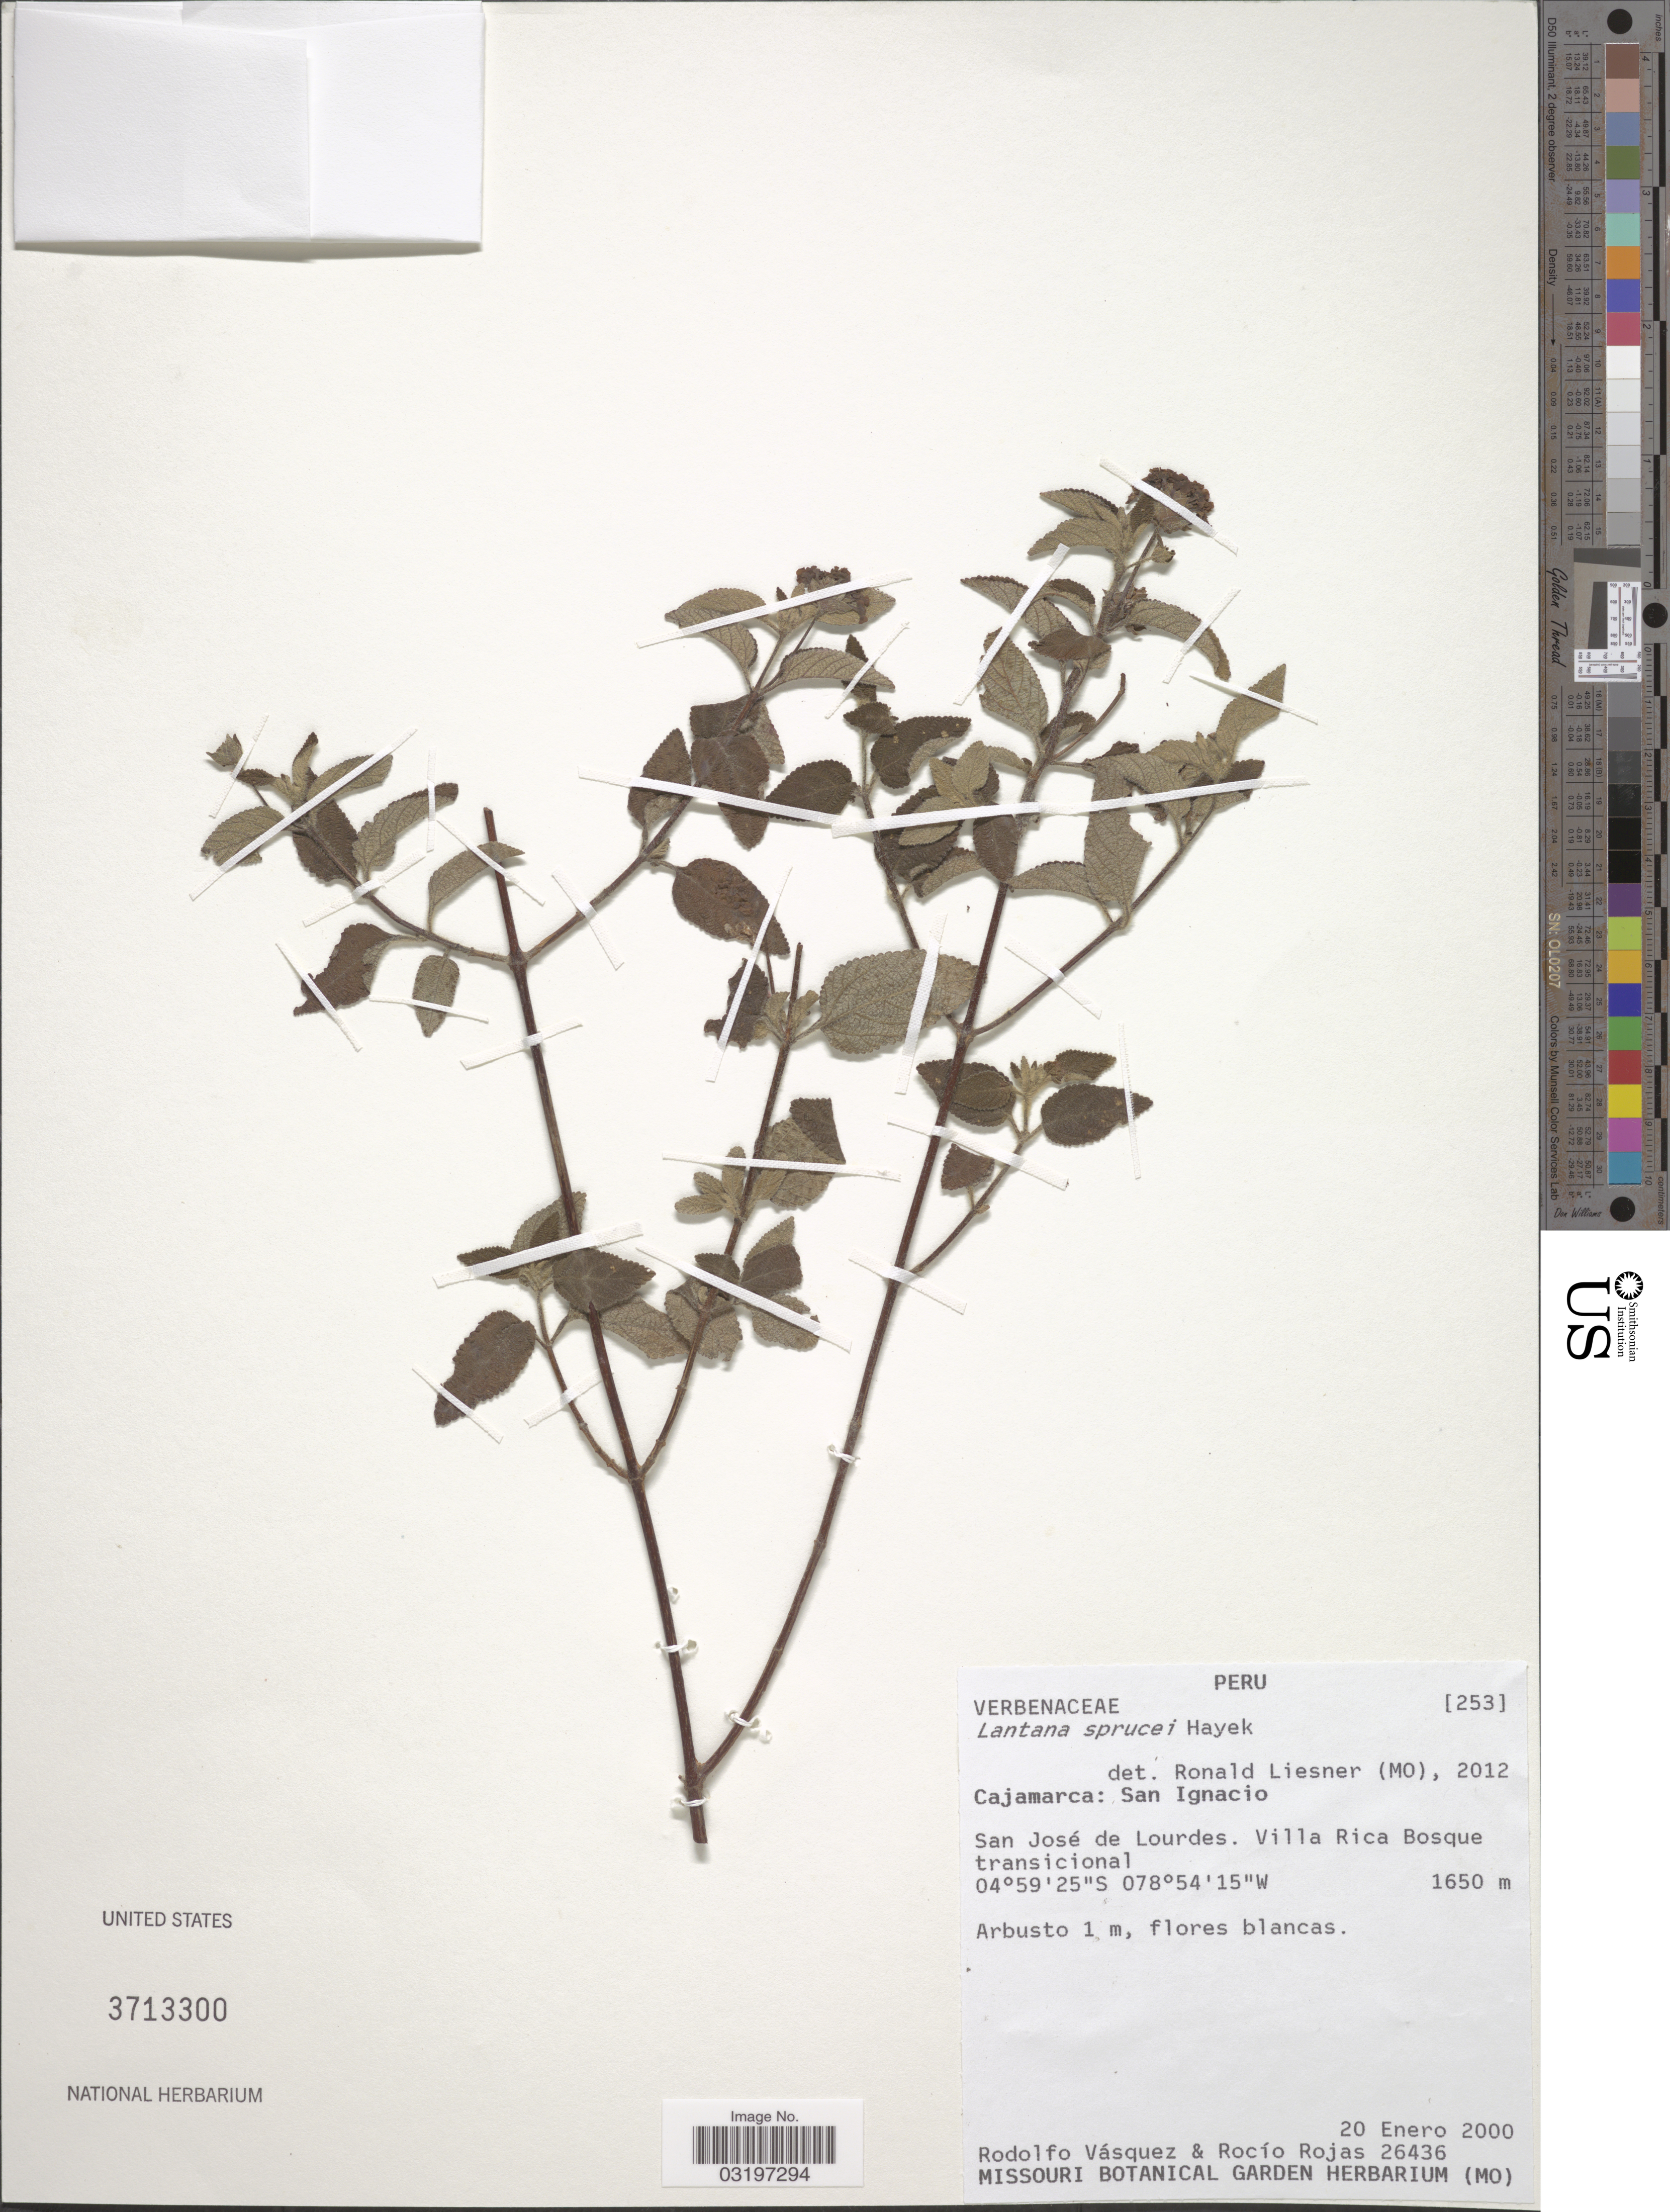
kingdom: Plantae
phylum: Tracheophyta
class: Magnoliopsida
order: Lamiales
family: Verbenaceae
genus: Lantana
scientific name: Lantana sprucei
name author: Hayek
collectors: R. Vásquez & R. Rojas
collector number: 26436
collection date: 2000-01-20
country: Peru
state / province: Cajamarca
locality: San Ignacio. San José de Lourdes. Villa Rica Bosque transicional.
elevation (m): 1650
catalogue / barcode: US 3713300